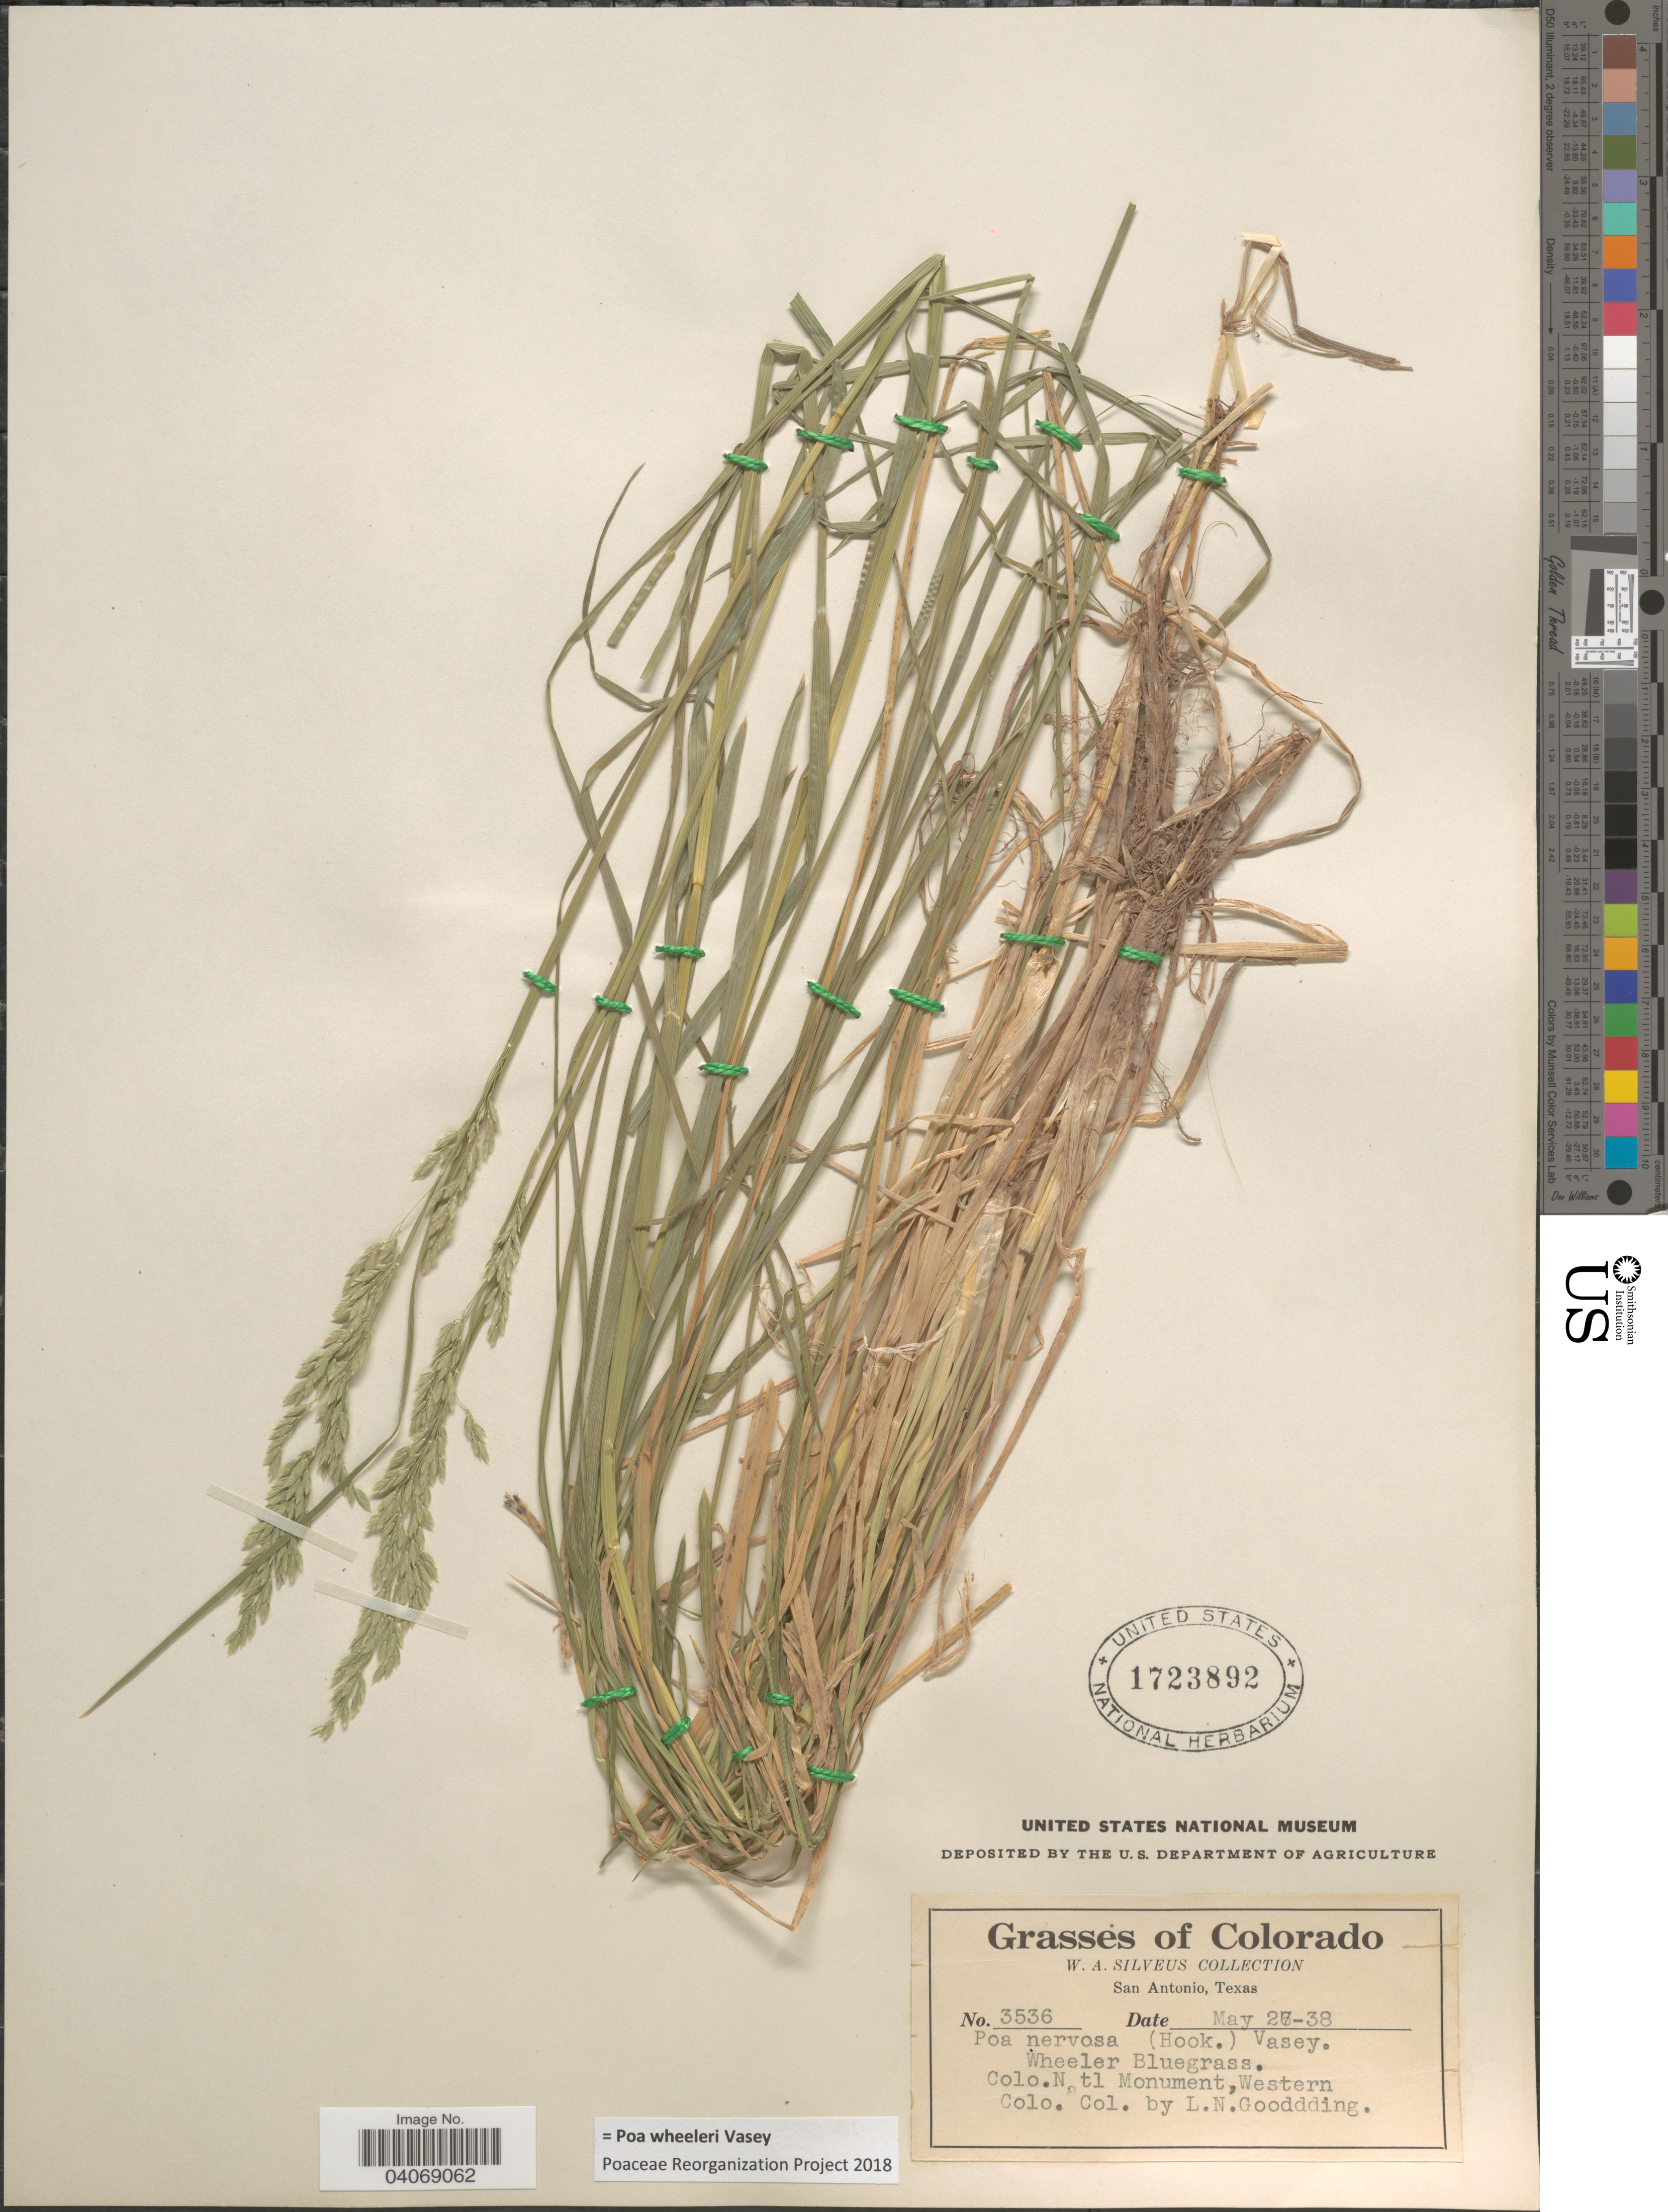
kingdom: Plantae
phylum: Tracheophyta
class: Liliopsida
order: Poales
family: Poaceae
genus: Poa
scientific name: Poa wheeleri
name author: Vasey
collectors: L. N. Goodding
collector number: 3536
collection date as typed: Transcribed d/m/y: 27/5/38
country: United States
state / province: Colorado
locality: Wheeler Bluegrass. Colo. Natl Monument, Western Colo.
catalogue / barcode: US 1723892